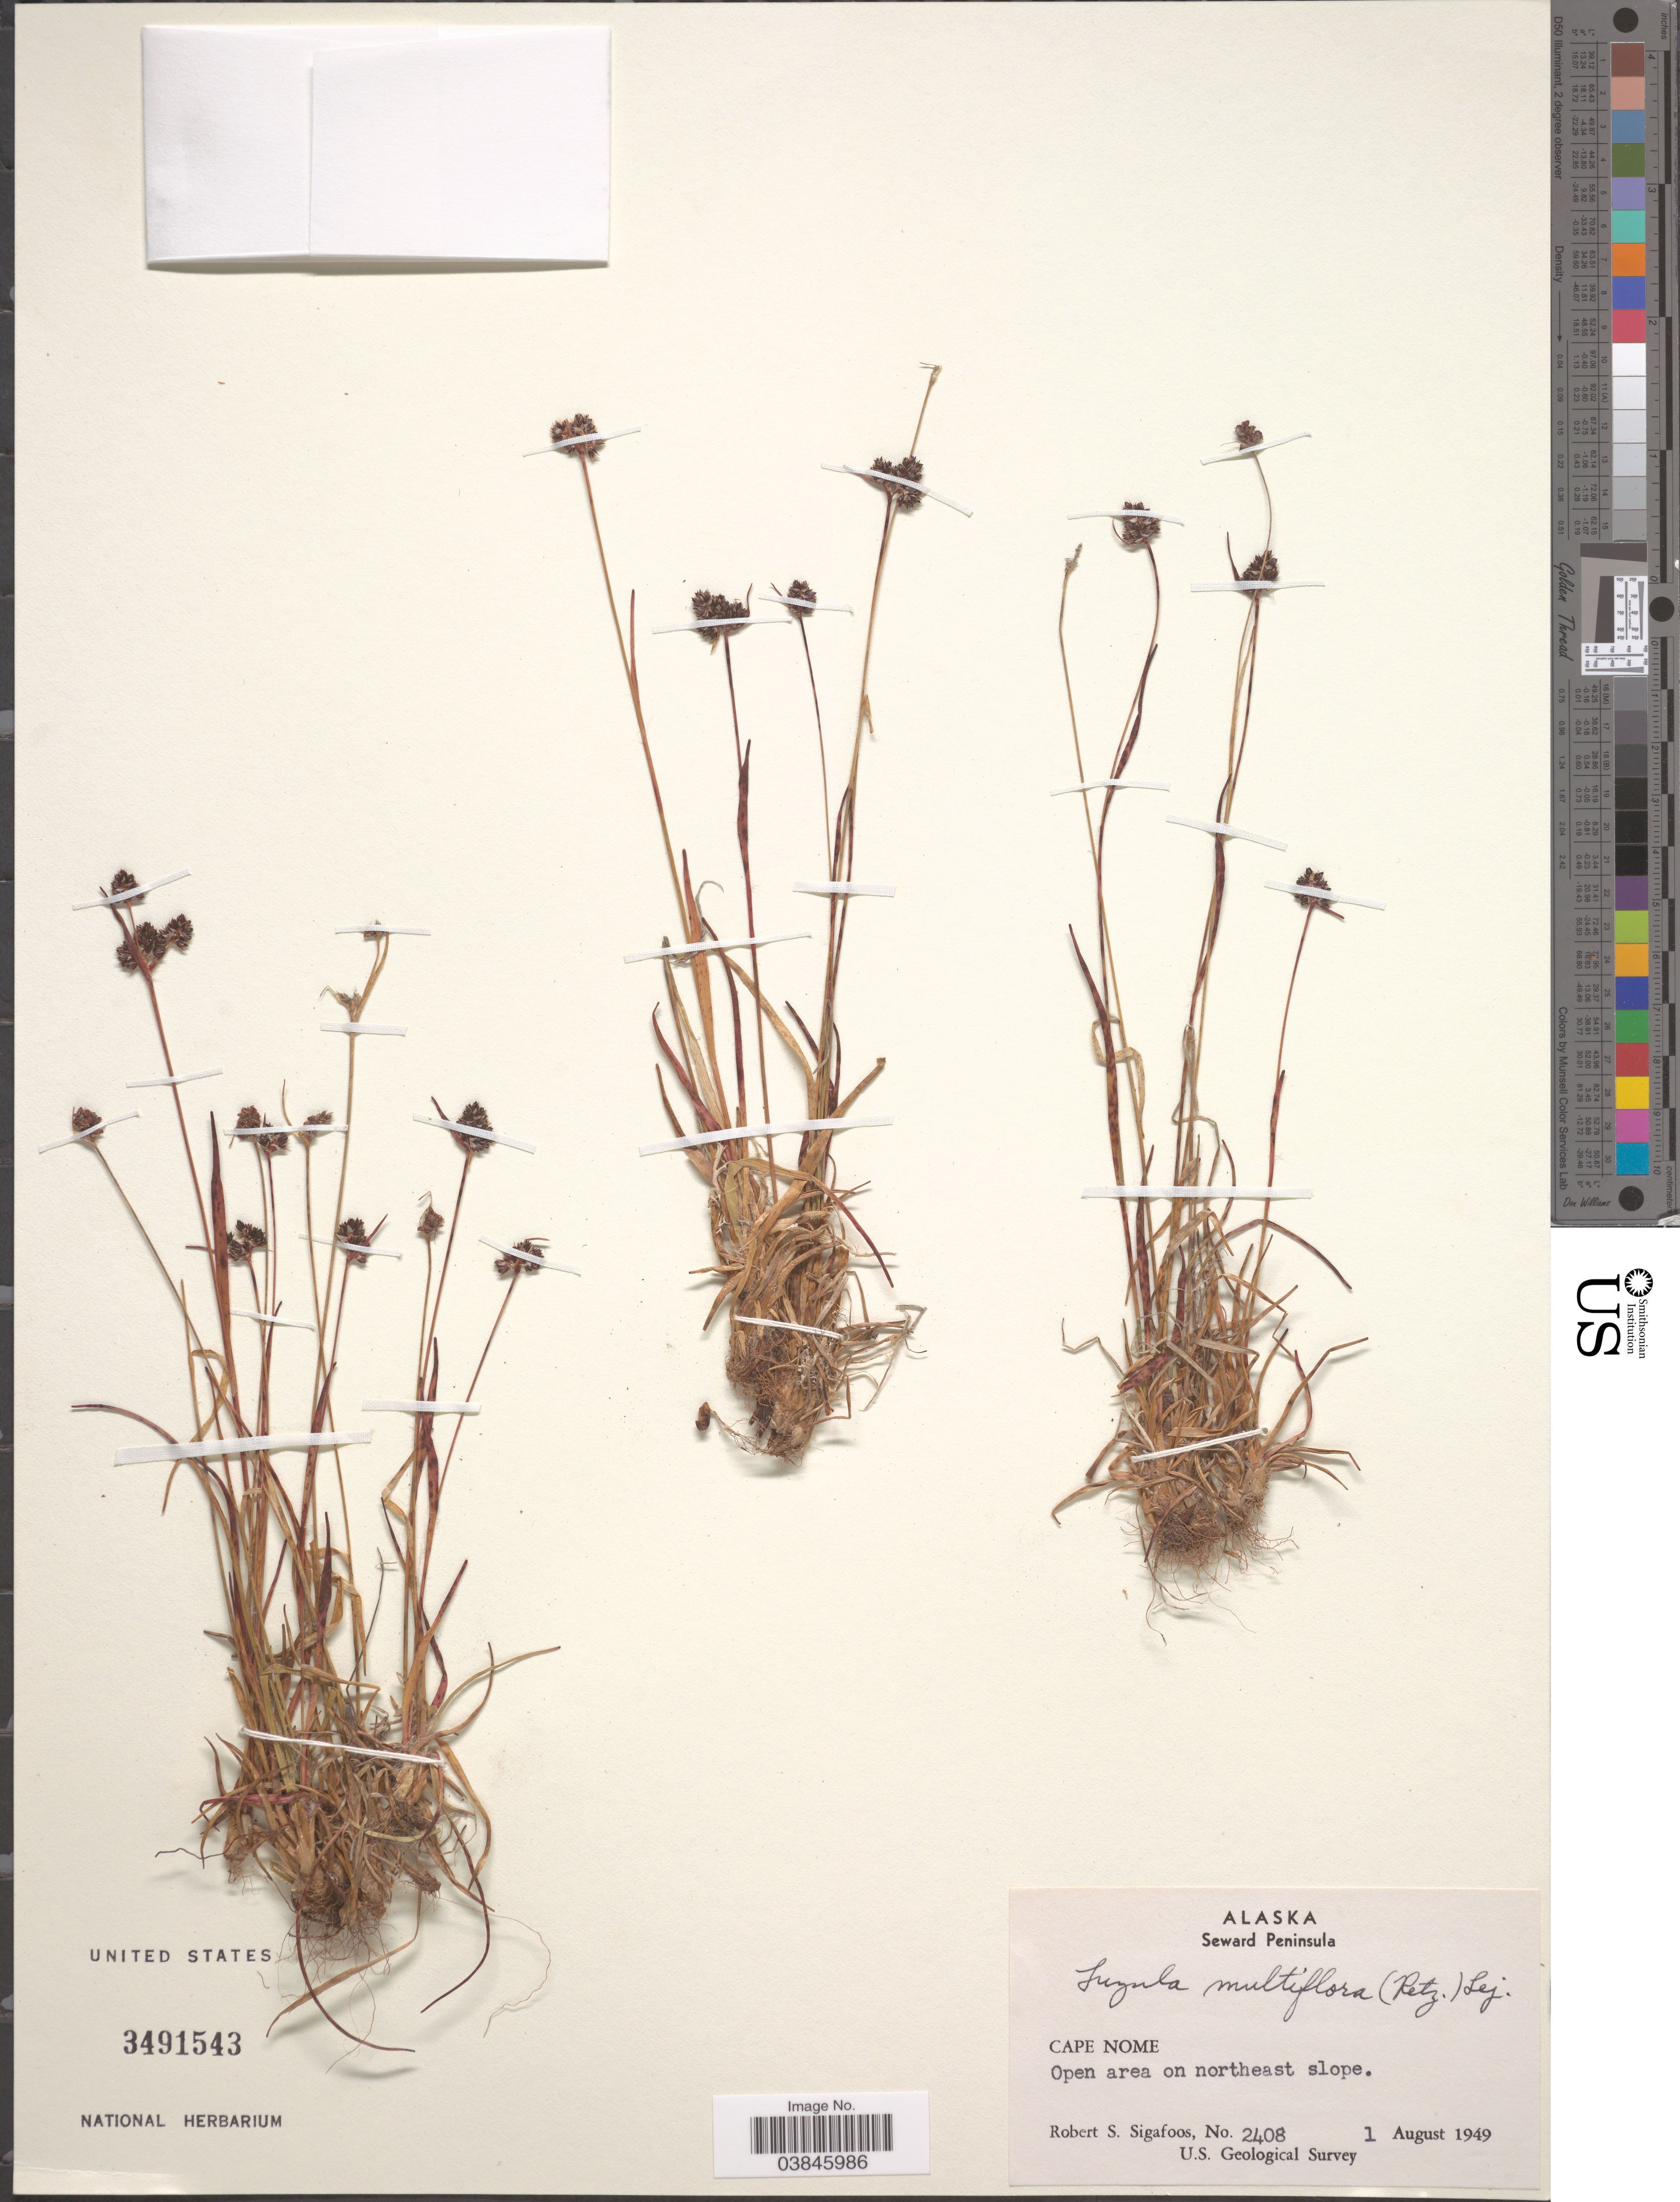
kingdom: Plantae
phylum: Tracheophyta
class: Liliopsida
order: Poales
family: Juncaceae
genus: Luzula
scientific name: Luzula multiflora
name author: (Ehrh.) Lej.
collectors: R. Sigafoos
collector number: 2408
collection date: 1949-08-01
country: United States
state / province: Alaska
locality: Seward Peninsula. Cape Nome.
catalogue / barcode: US 3491543